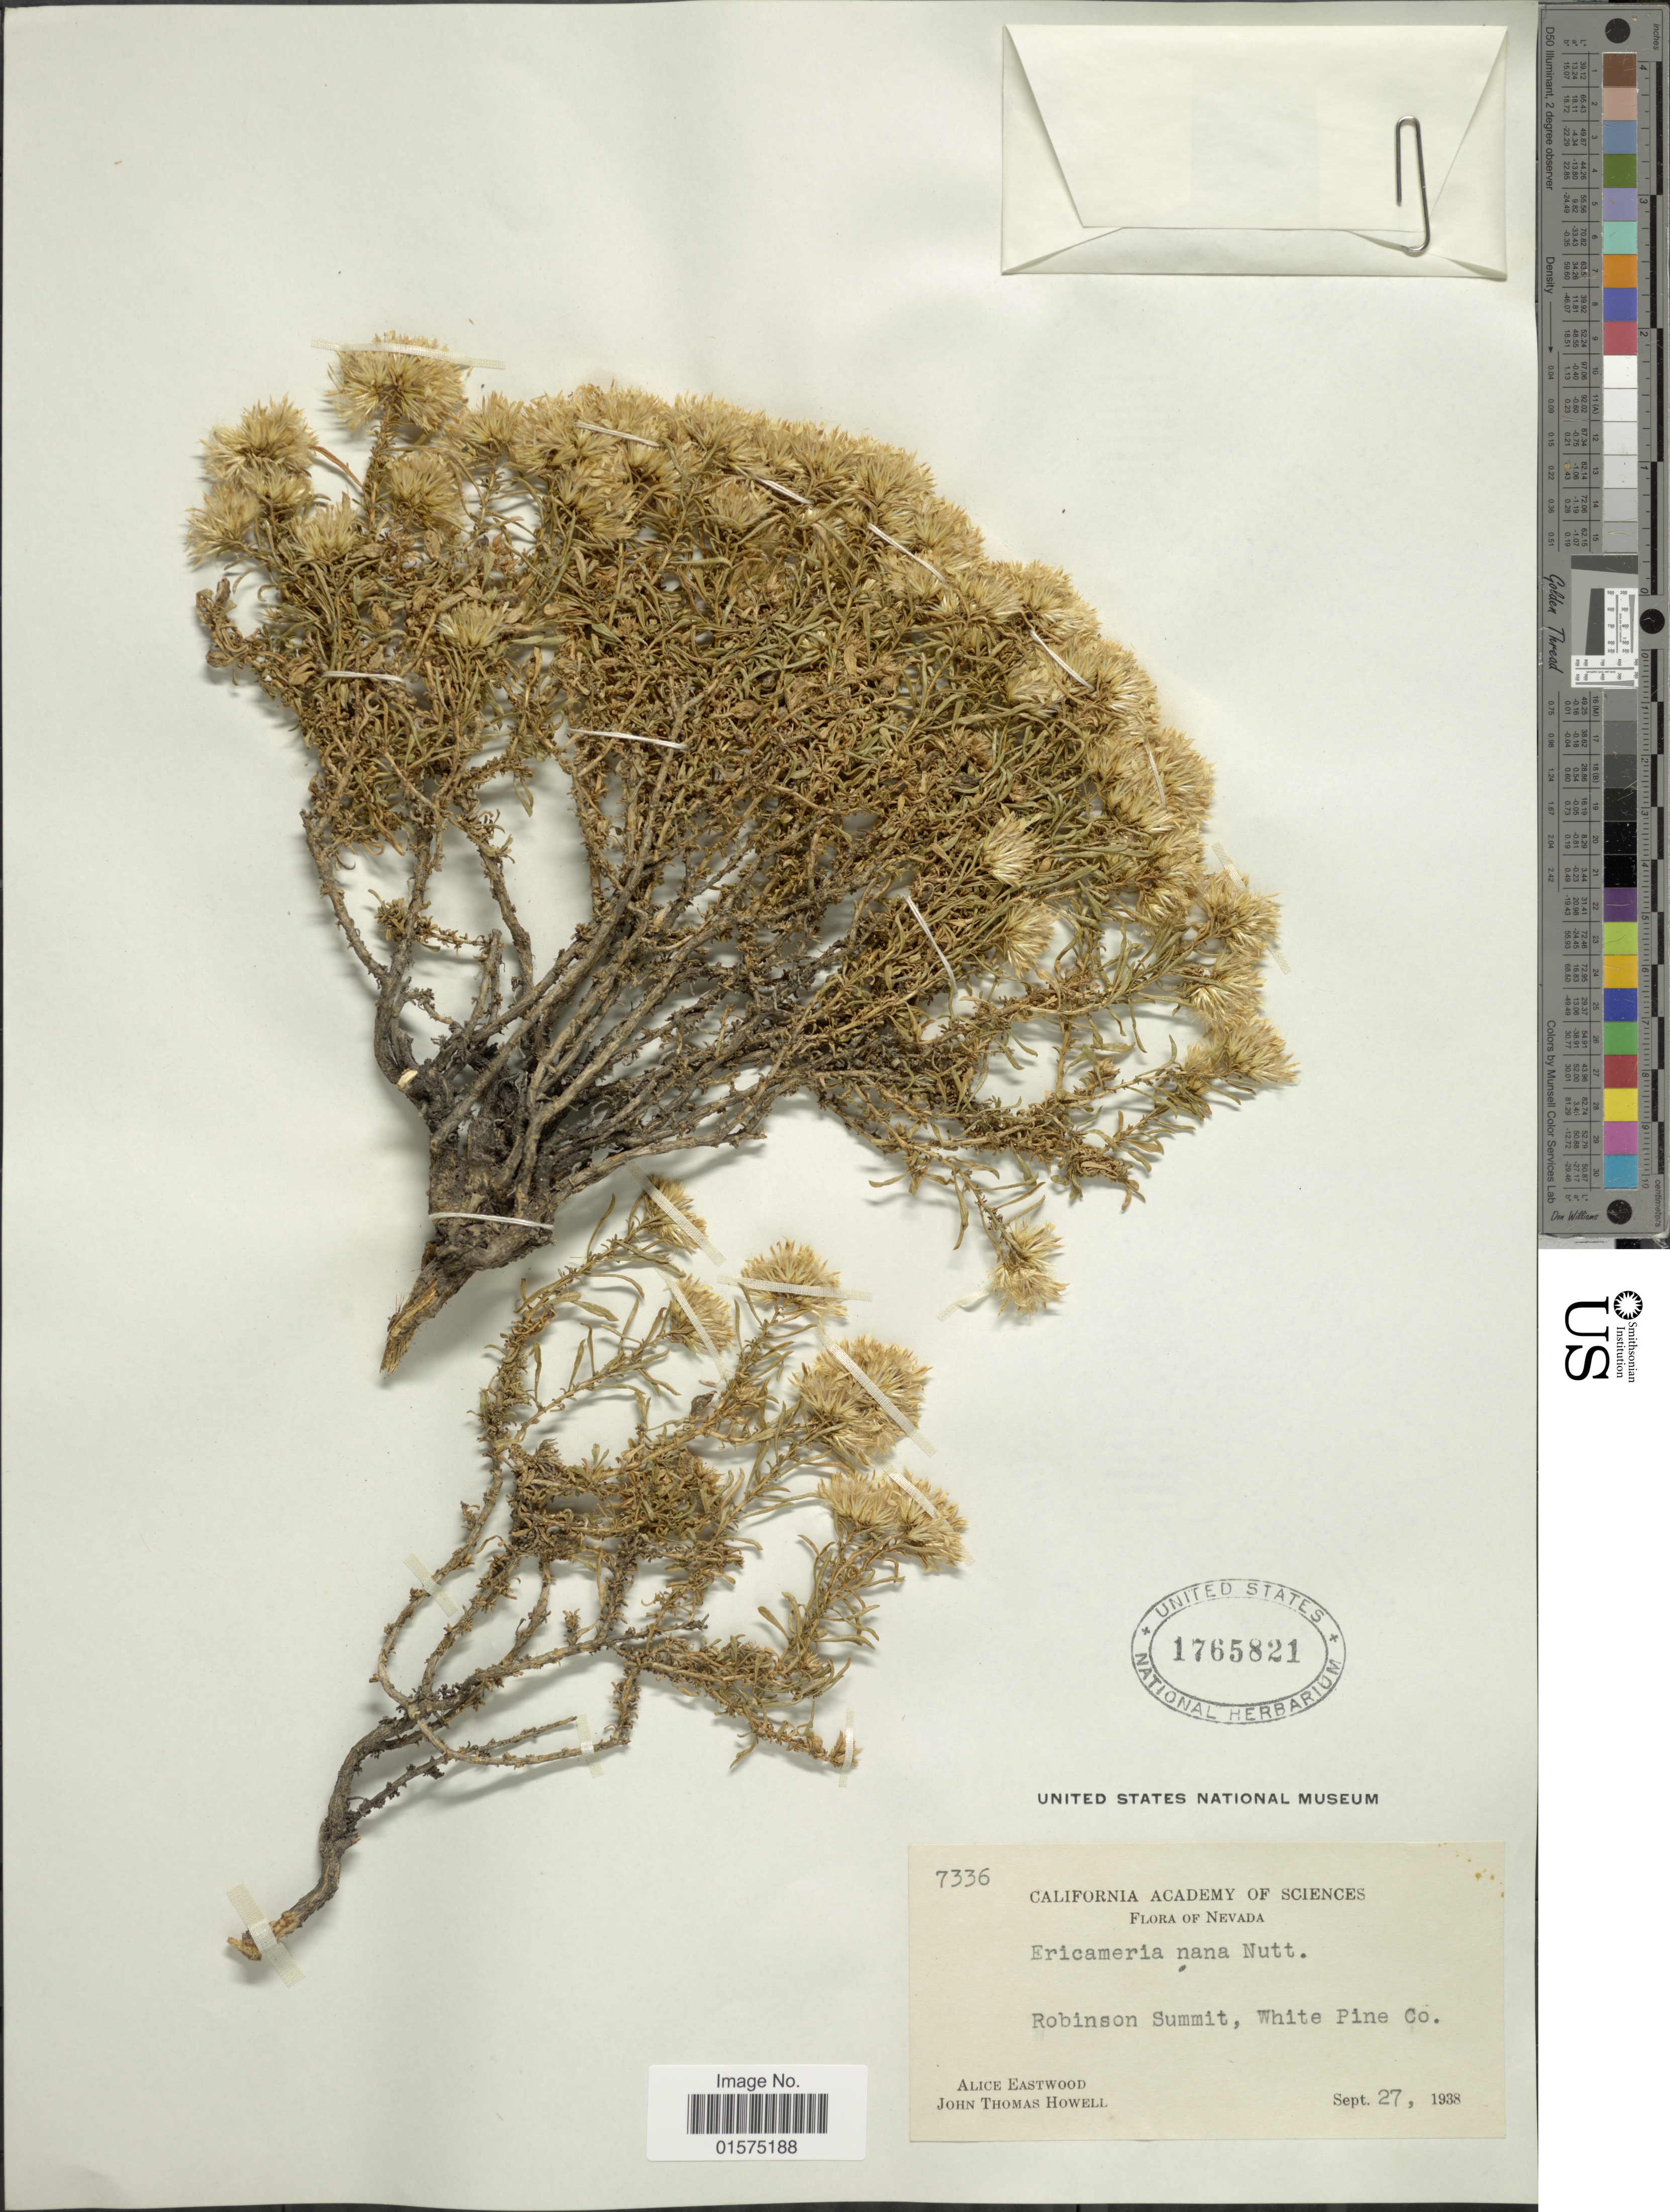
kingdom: Plantae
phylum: Tracheophyta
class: Magnoliopsida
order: Asterales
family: Asteraceae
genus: Ericameria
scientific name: Ericameria nana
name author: Nutt.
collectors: A. Eastwood & J. T. Howell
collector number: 7336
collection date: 1938-09-27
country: United States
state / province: Nevada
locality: Robinson Summit, White Pine Co.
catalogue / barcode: US 1765821